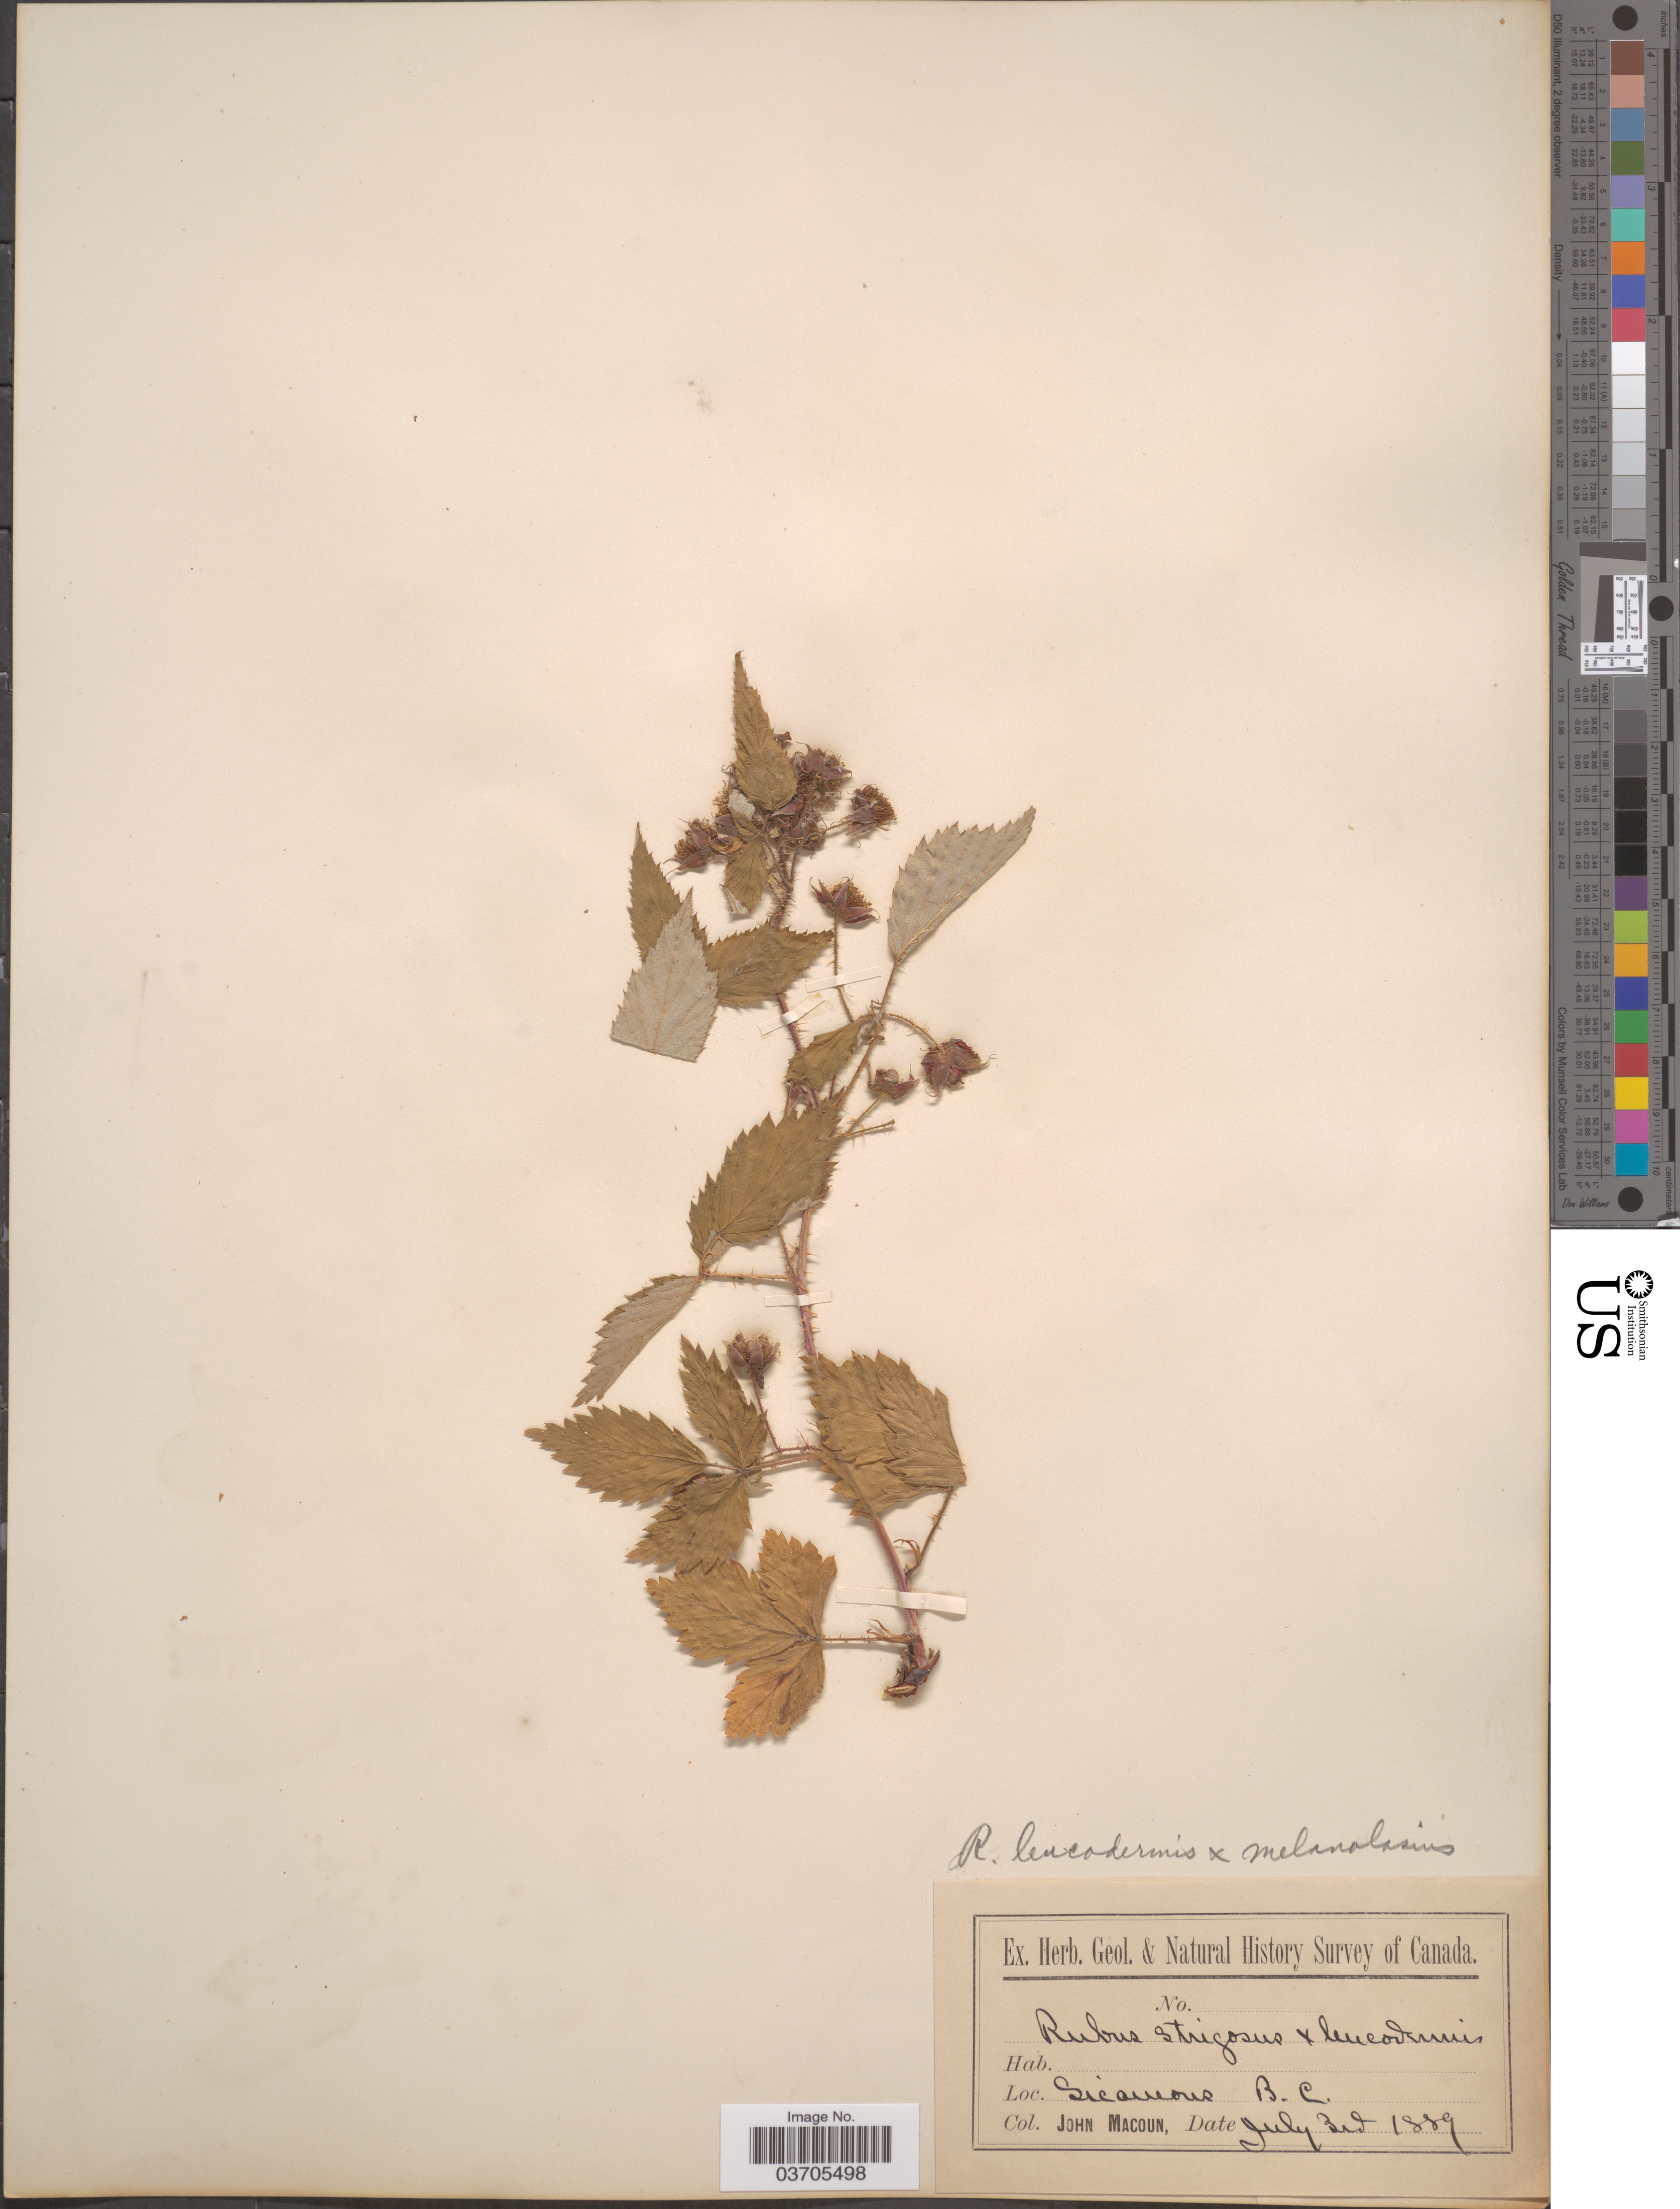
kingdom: Plantae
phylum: Tracheophyta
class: Magnoliopsida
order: Rosales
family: Rosaceae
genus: Rubus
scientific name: Rubus leucodermis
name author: Douglas ex Torr. & A. Gray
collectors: J. Macoun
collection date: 1889-07-03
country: Canada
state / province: British Columbia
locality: Sicamous.